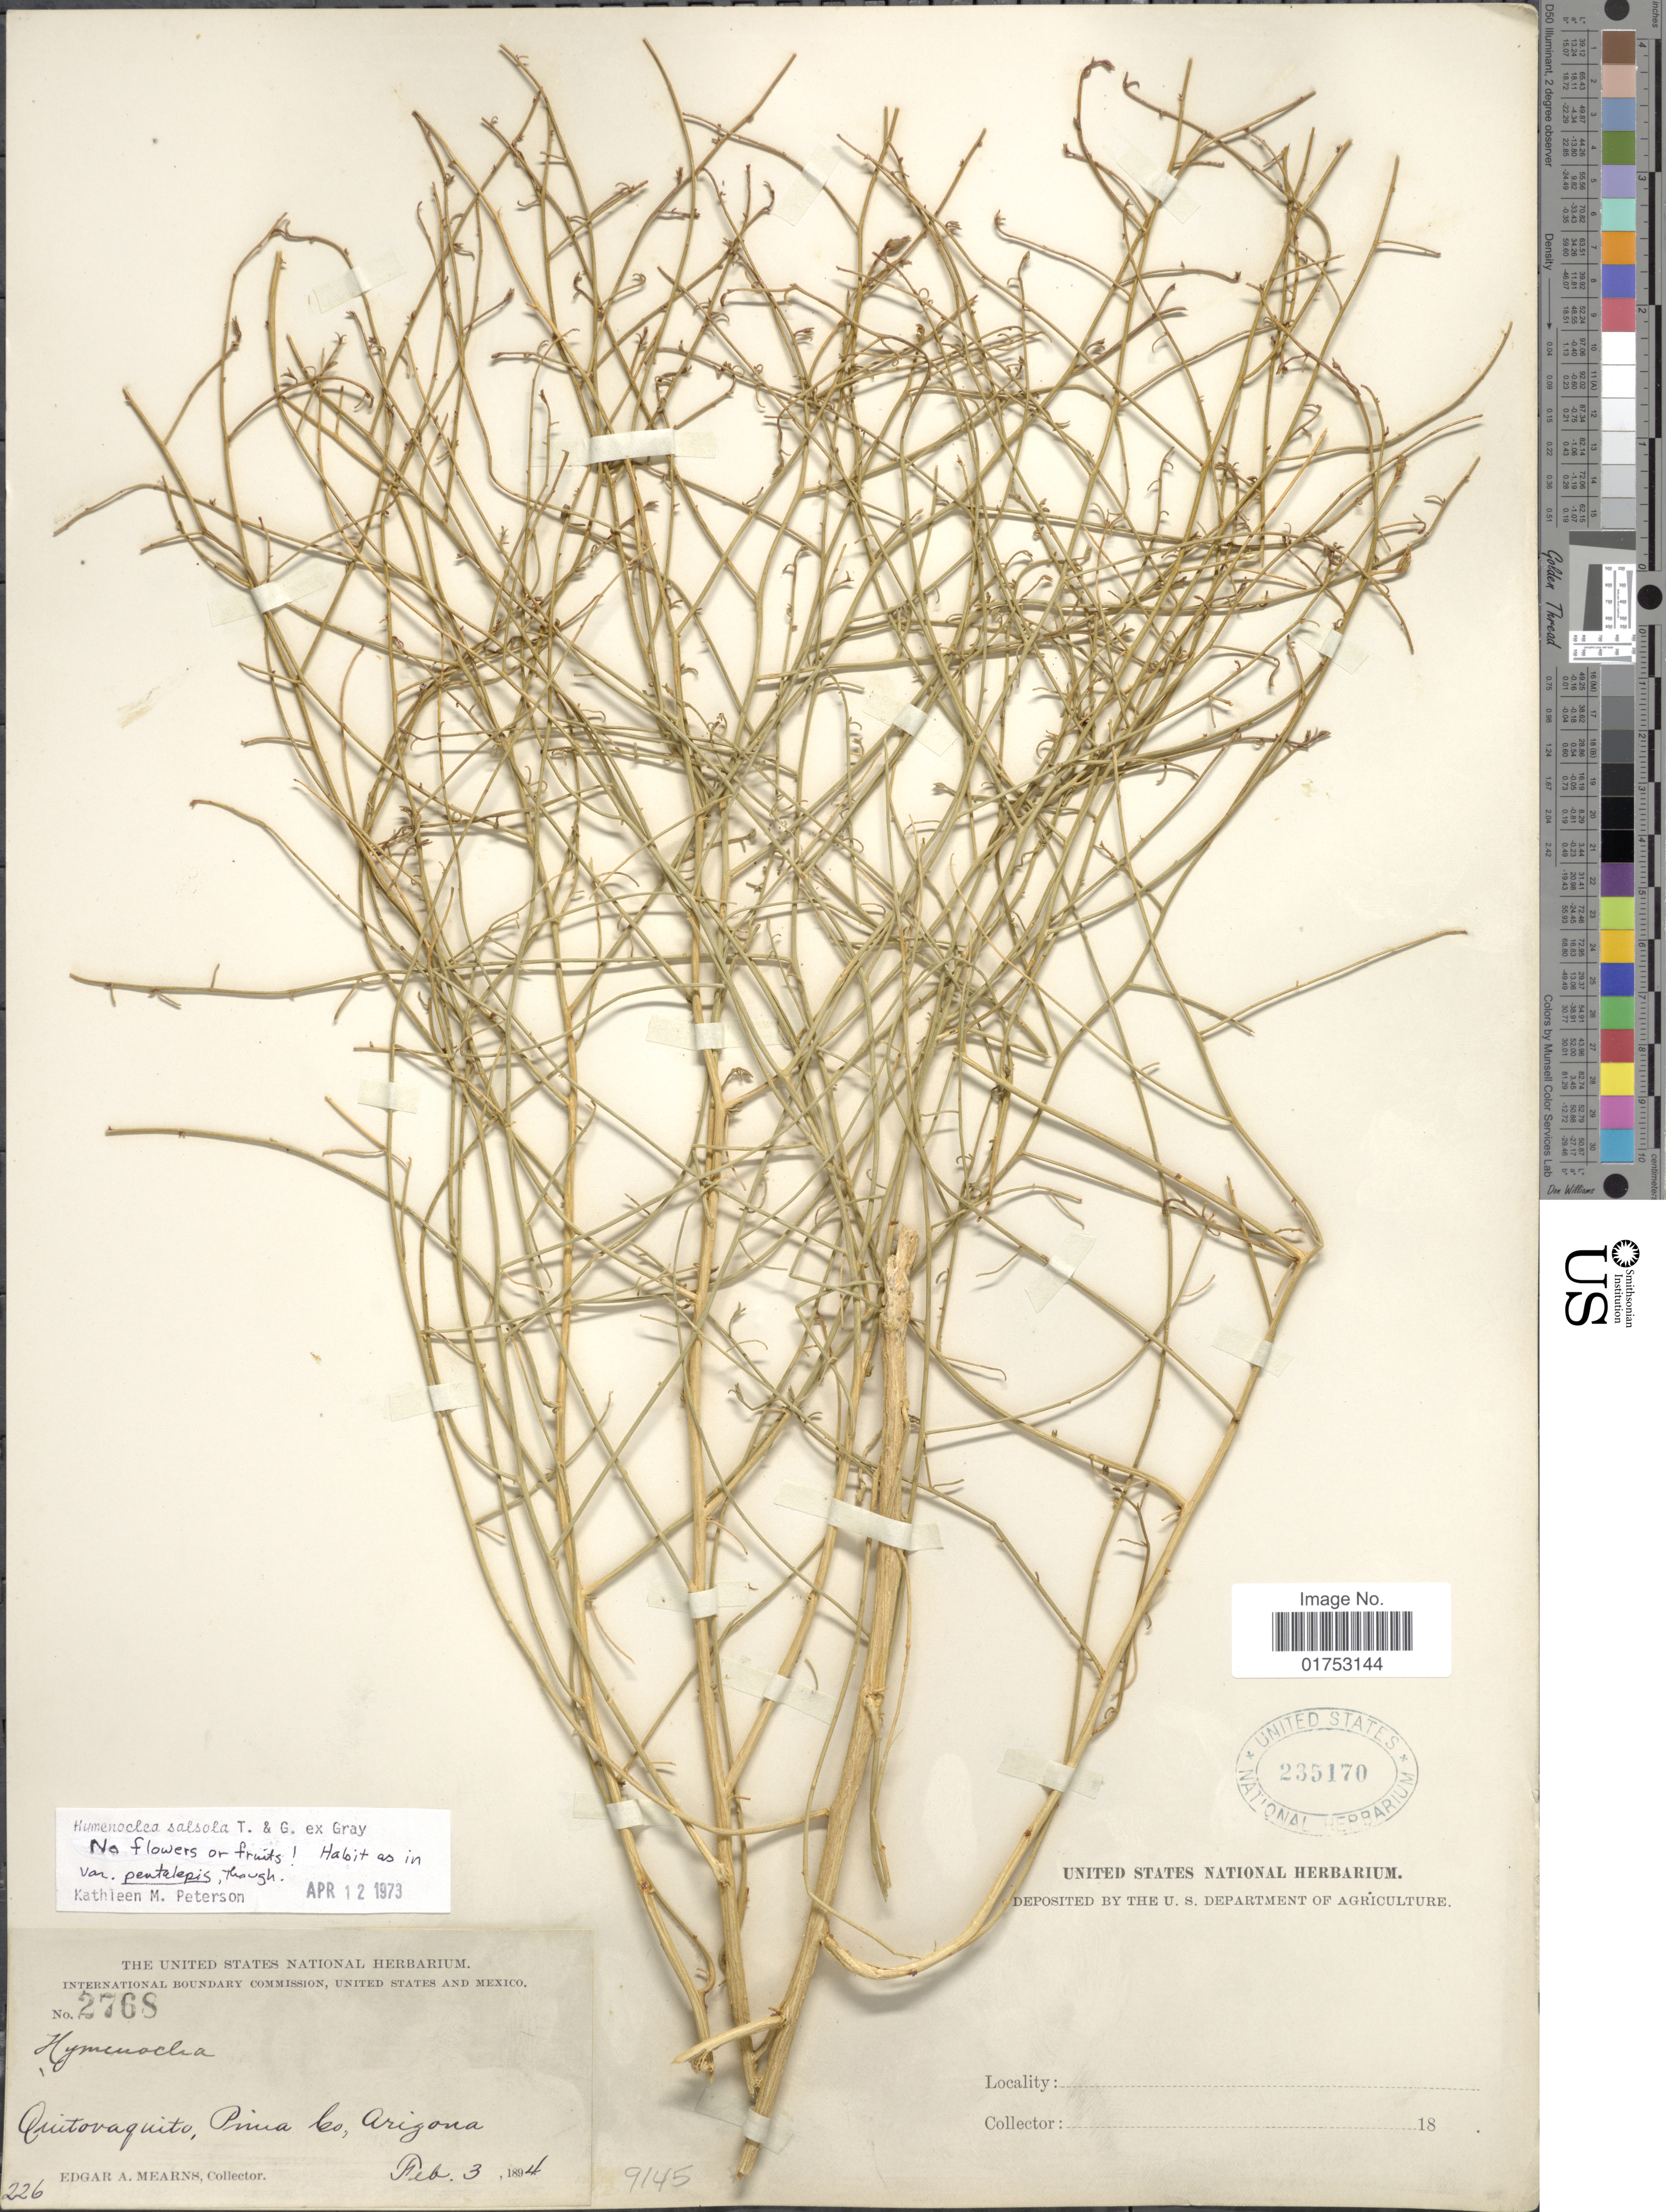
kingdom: Plantae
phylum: Tracheophyta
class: Magnoliopsida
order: Asterales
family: Asteraceae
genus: Hymenoclea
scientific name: Hymenoclea salsola var. salsola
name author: Torr. & A. Gray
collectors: E. A. Mearns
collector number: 2768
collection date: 1894-02-03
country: United States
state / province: Arizona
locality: Quitovaquito, Pima Co.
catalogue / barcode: US 235170